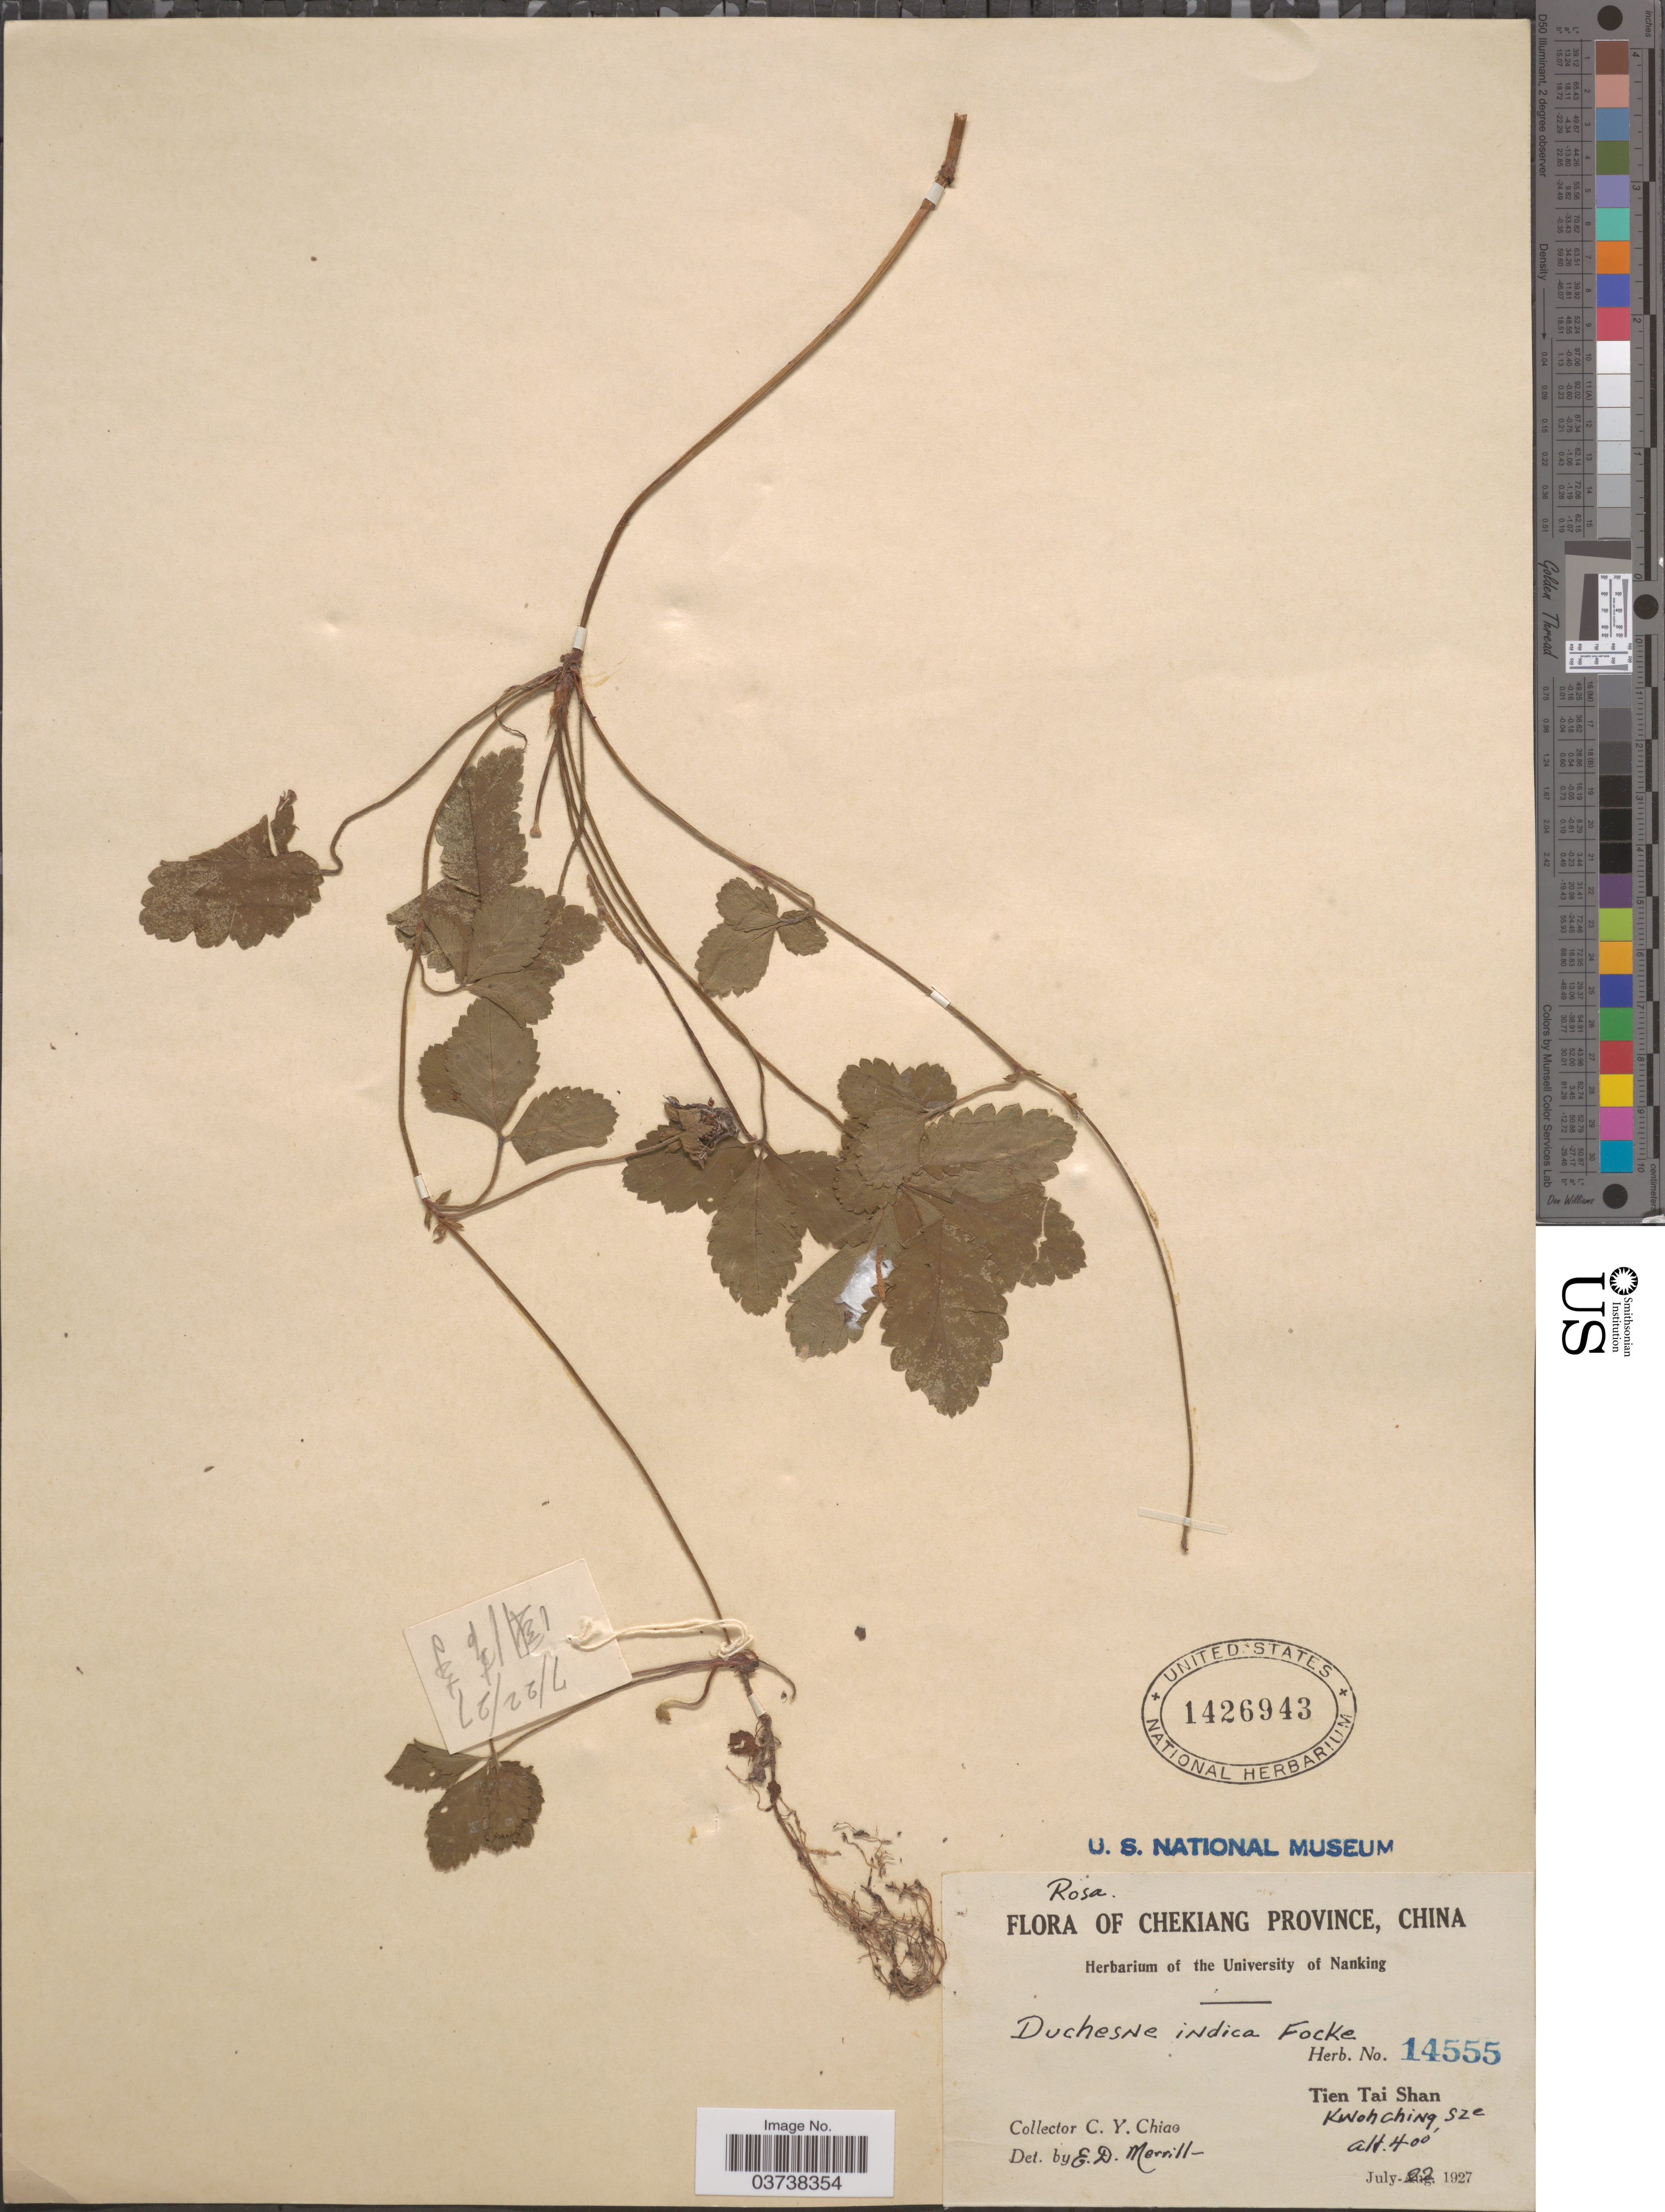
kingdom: Plantae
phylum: Tracheophyta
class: Magnoliopsida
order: Rosales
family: Rosaceae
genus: Potentilla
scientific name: Potentilla indica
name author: (Andrews) Th. Wolf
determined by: Strong, Mark T., (BOT), Smithsonian Institution - National Museum of Natural History (UNITED STATES)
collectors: C. Y. Chiao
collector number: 14555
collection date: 1927-07-22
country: China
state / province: Zhejiang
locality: Chekiang Province. Tien Tai Shan. Kwohching sze.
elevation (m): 122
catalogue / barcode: US 1426943